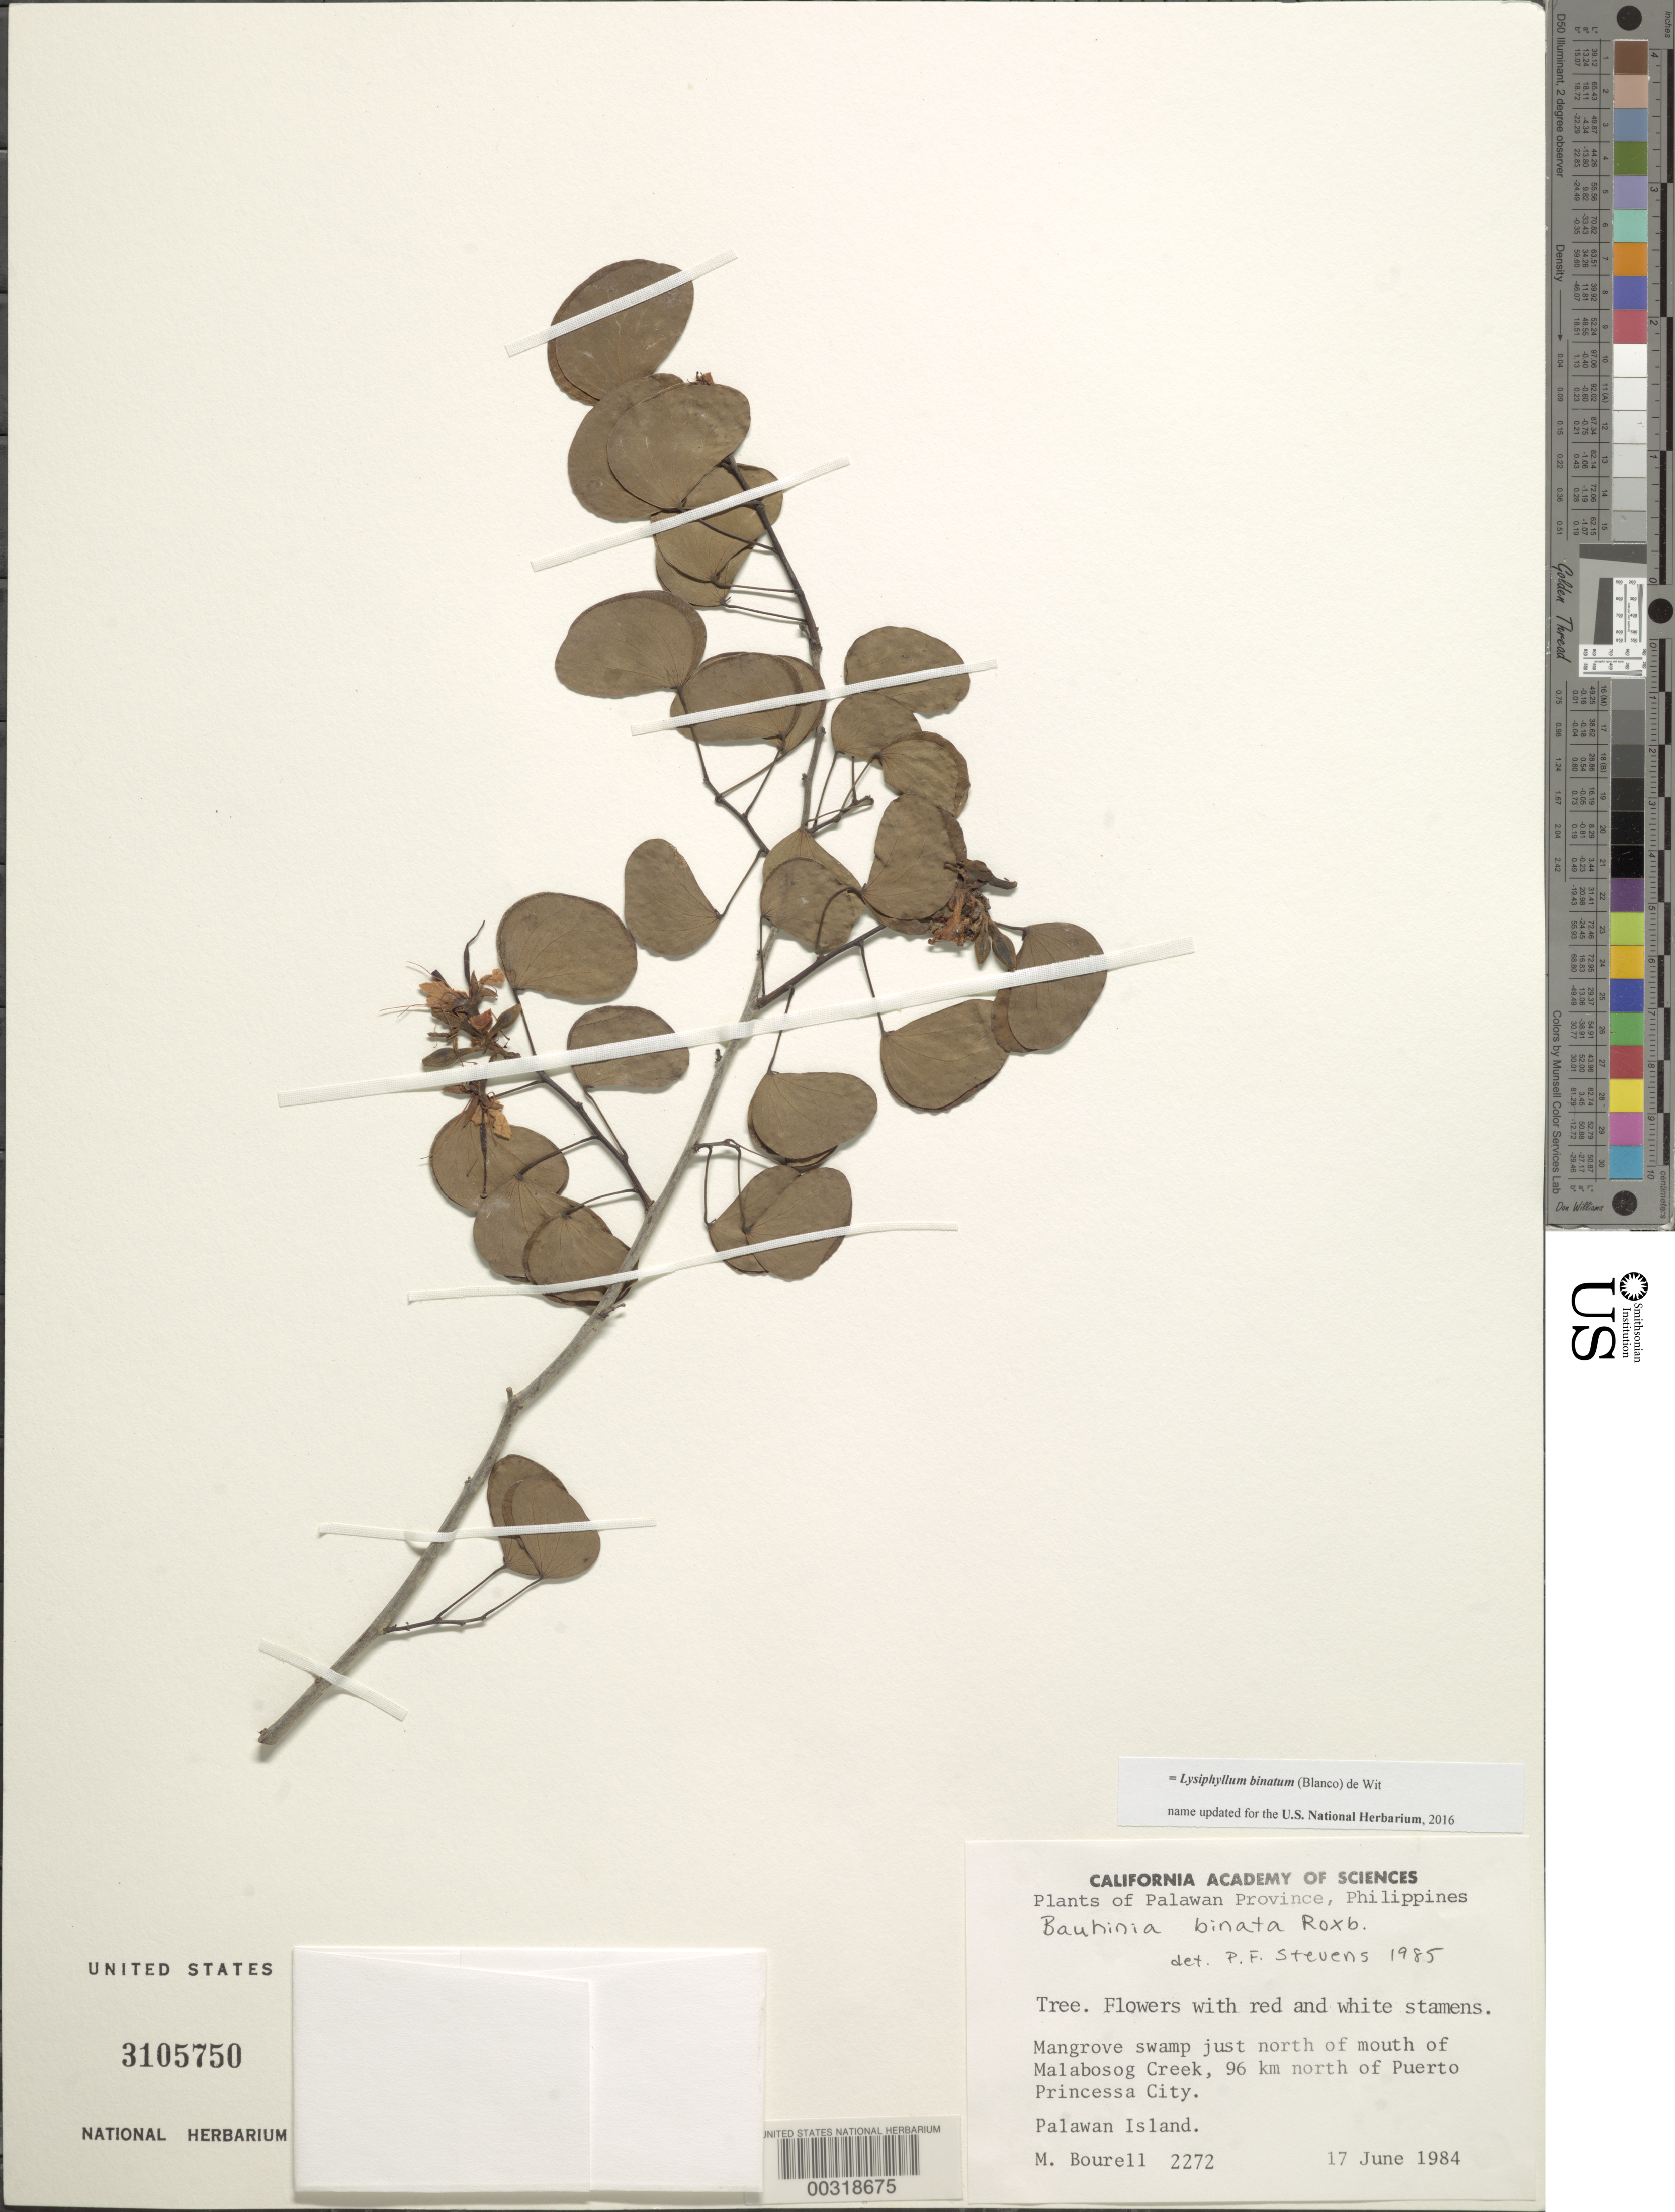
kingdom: Plantae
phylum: Tracheophyta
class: Magnoliopsida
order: Fabales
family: Fabaceae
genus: Tessmannia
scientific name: Tessmannia dewildemaniana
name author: Harms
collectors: M. Bourell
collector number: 2272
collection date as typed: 17 Jun 1984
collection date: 1984-06-17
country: Philippines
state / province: Mimaropa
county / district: Palawan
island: Palawan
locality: Just n of mouth of malabosog creek, 96 km n of puerto princessa city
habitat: Mangrove swamp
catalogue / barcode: US 3105750